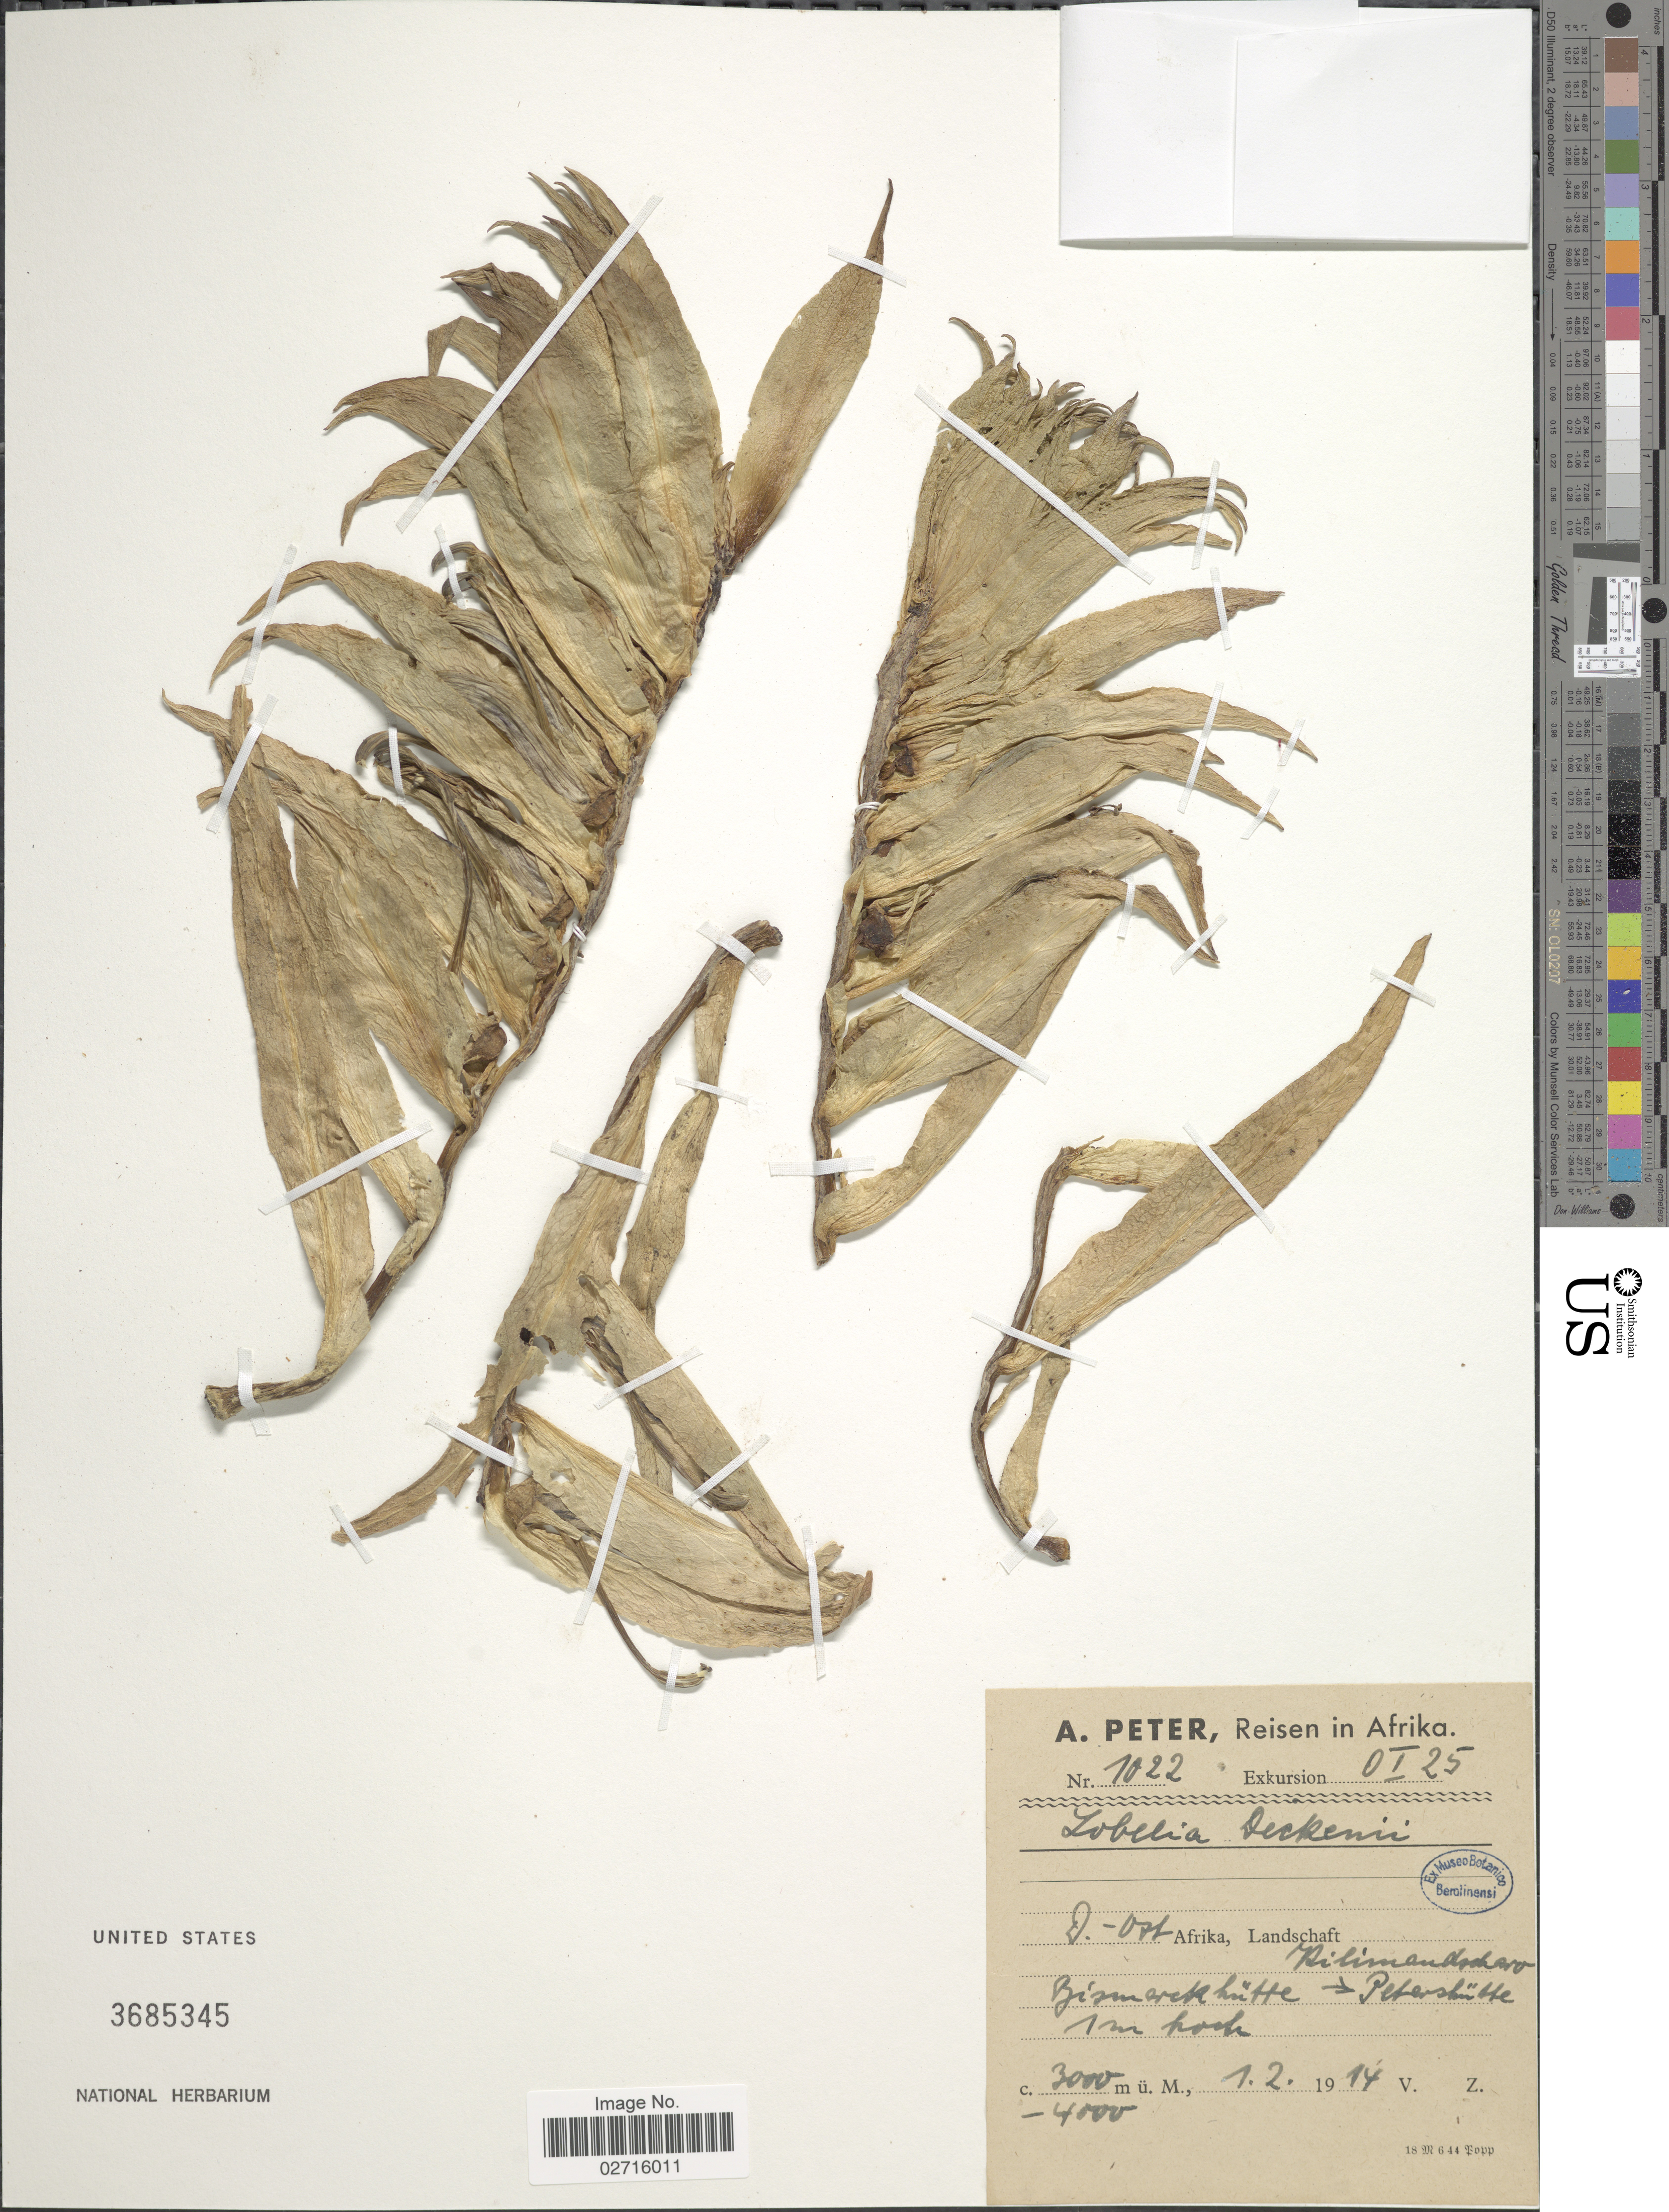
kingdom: Plantae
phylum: Tracheophyta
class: Magnoliopsida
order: Asterales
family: Campanulaceae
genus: Lobelia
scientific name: Lobelia deckenii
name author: (Asch.) Hemsl.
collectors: A. Peter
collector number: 1022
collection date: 1914-02-01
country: Tanzania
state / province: Kilimanjaro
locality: D.-Ost Afrika, Landschaft Kilimandscharo. Bismarckhütte [to] Petershütte.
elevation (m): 3000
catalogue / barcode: US 3685345